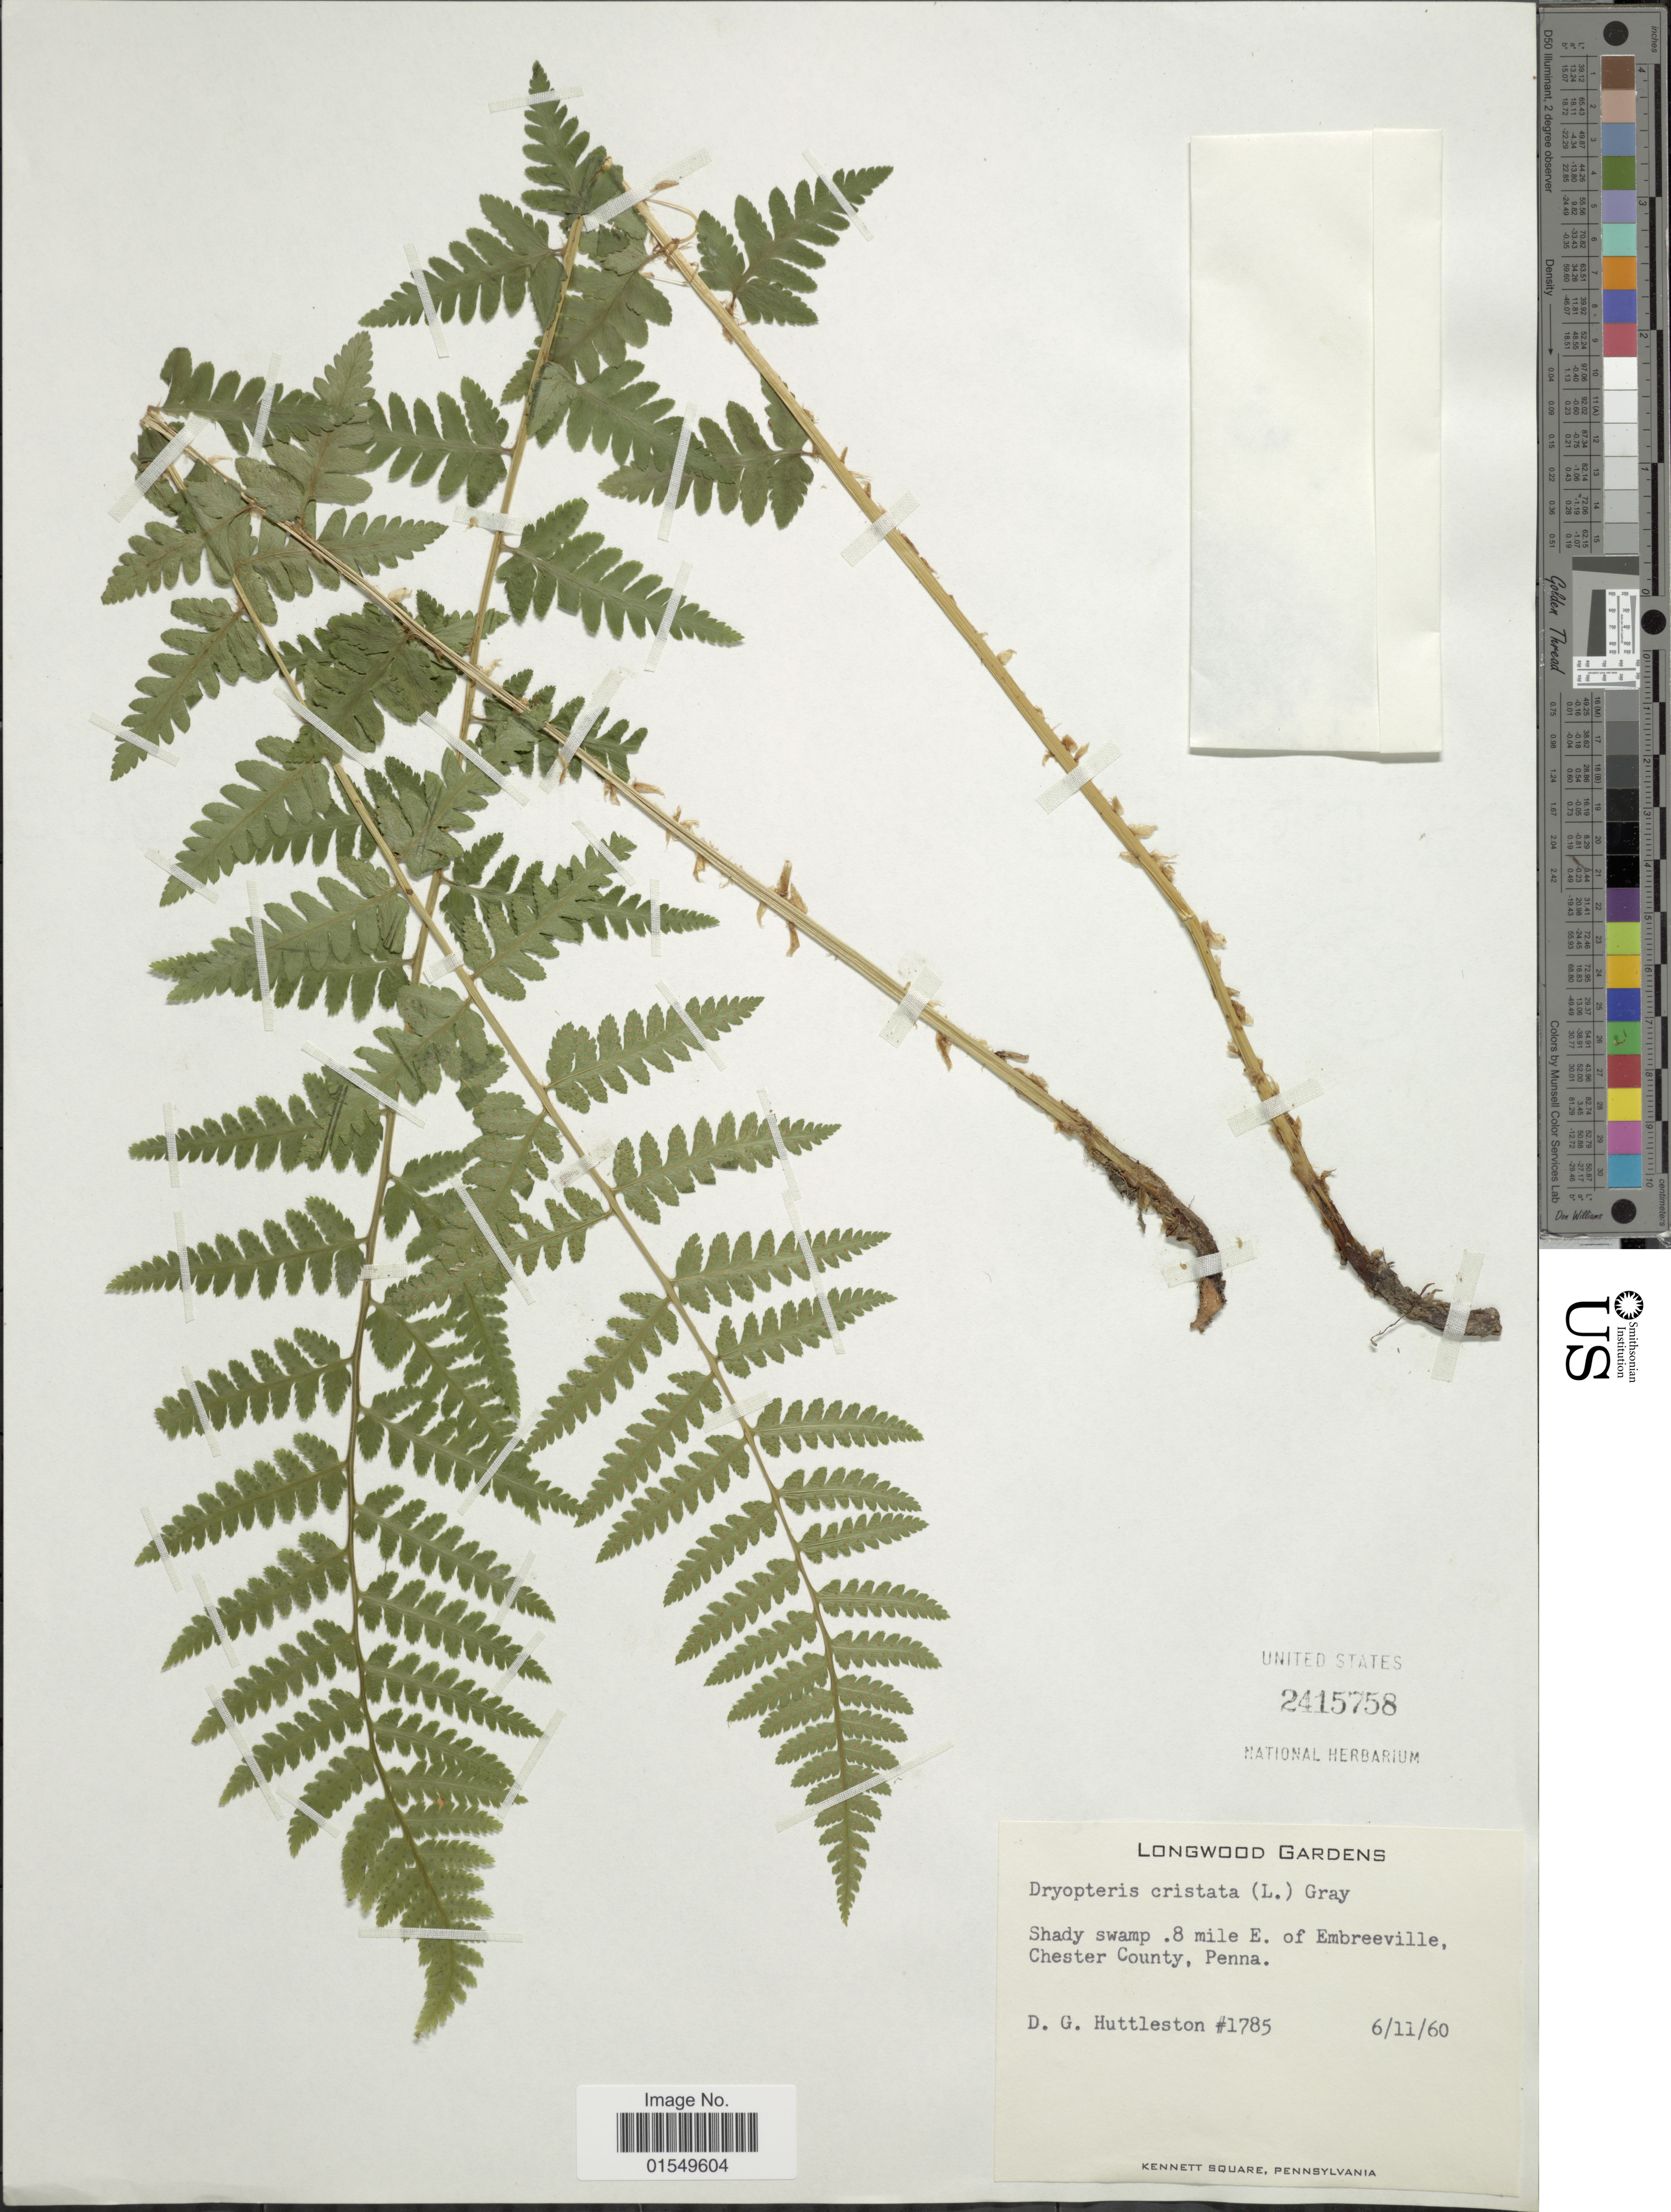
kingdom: Plantae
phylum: Tracheophyta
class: Polypodiopsida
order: Polypodiales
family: Dryopteridaceae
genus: Dryopteris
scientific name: Dryopteris cristata var. spinulosa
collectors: D. G. Huttleston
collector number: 1785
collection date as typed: Transcribed d/m/y: 11/6/60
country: United States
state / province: Pennsylvania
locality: Longwood Gardens, shady swamp 8 mile E. of Embreeville, Chester County, Penna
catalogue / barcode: US 2415758